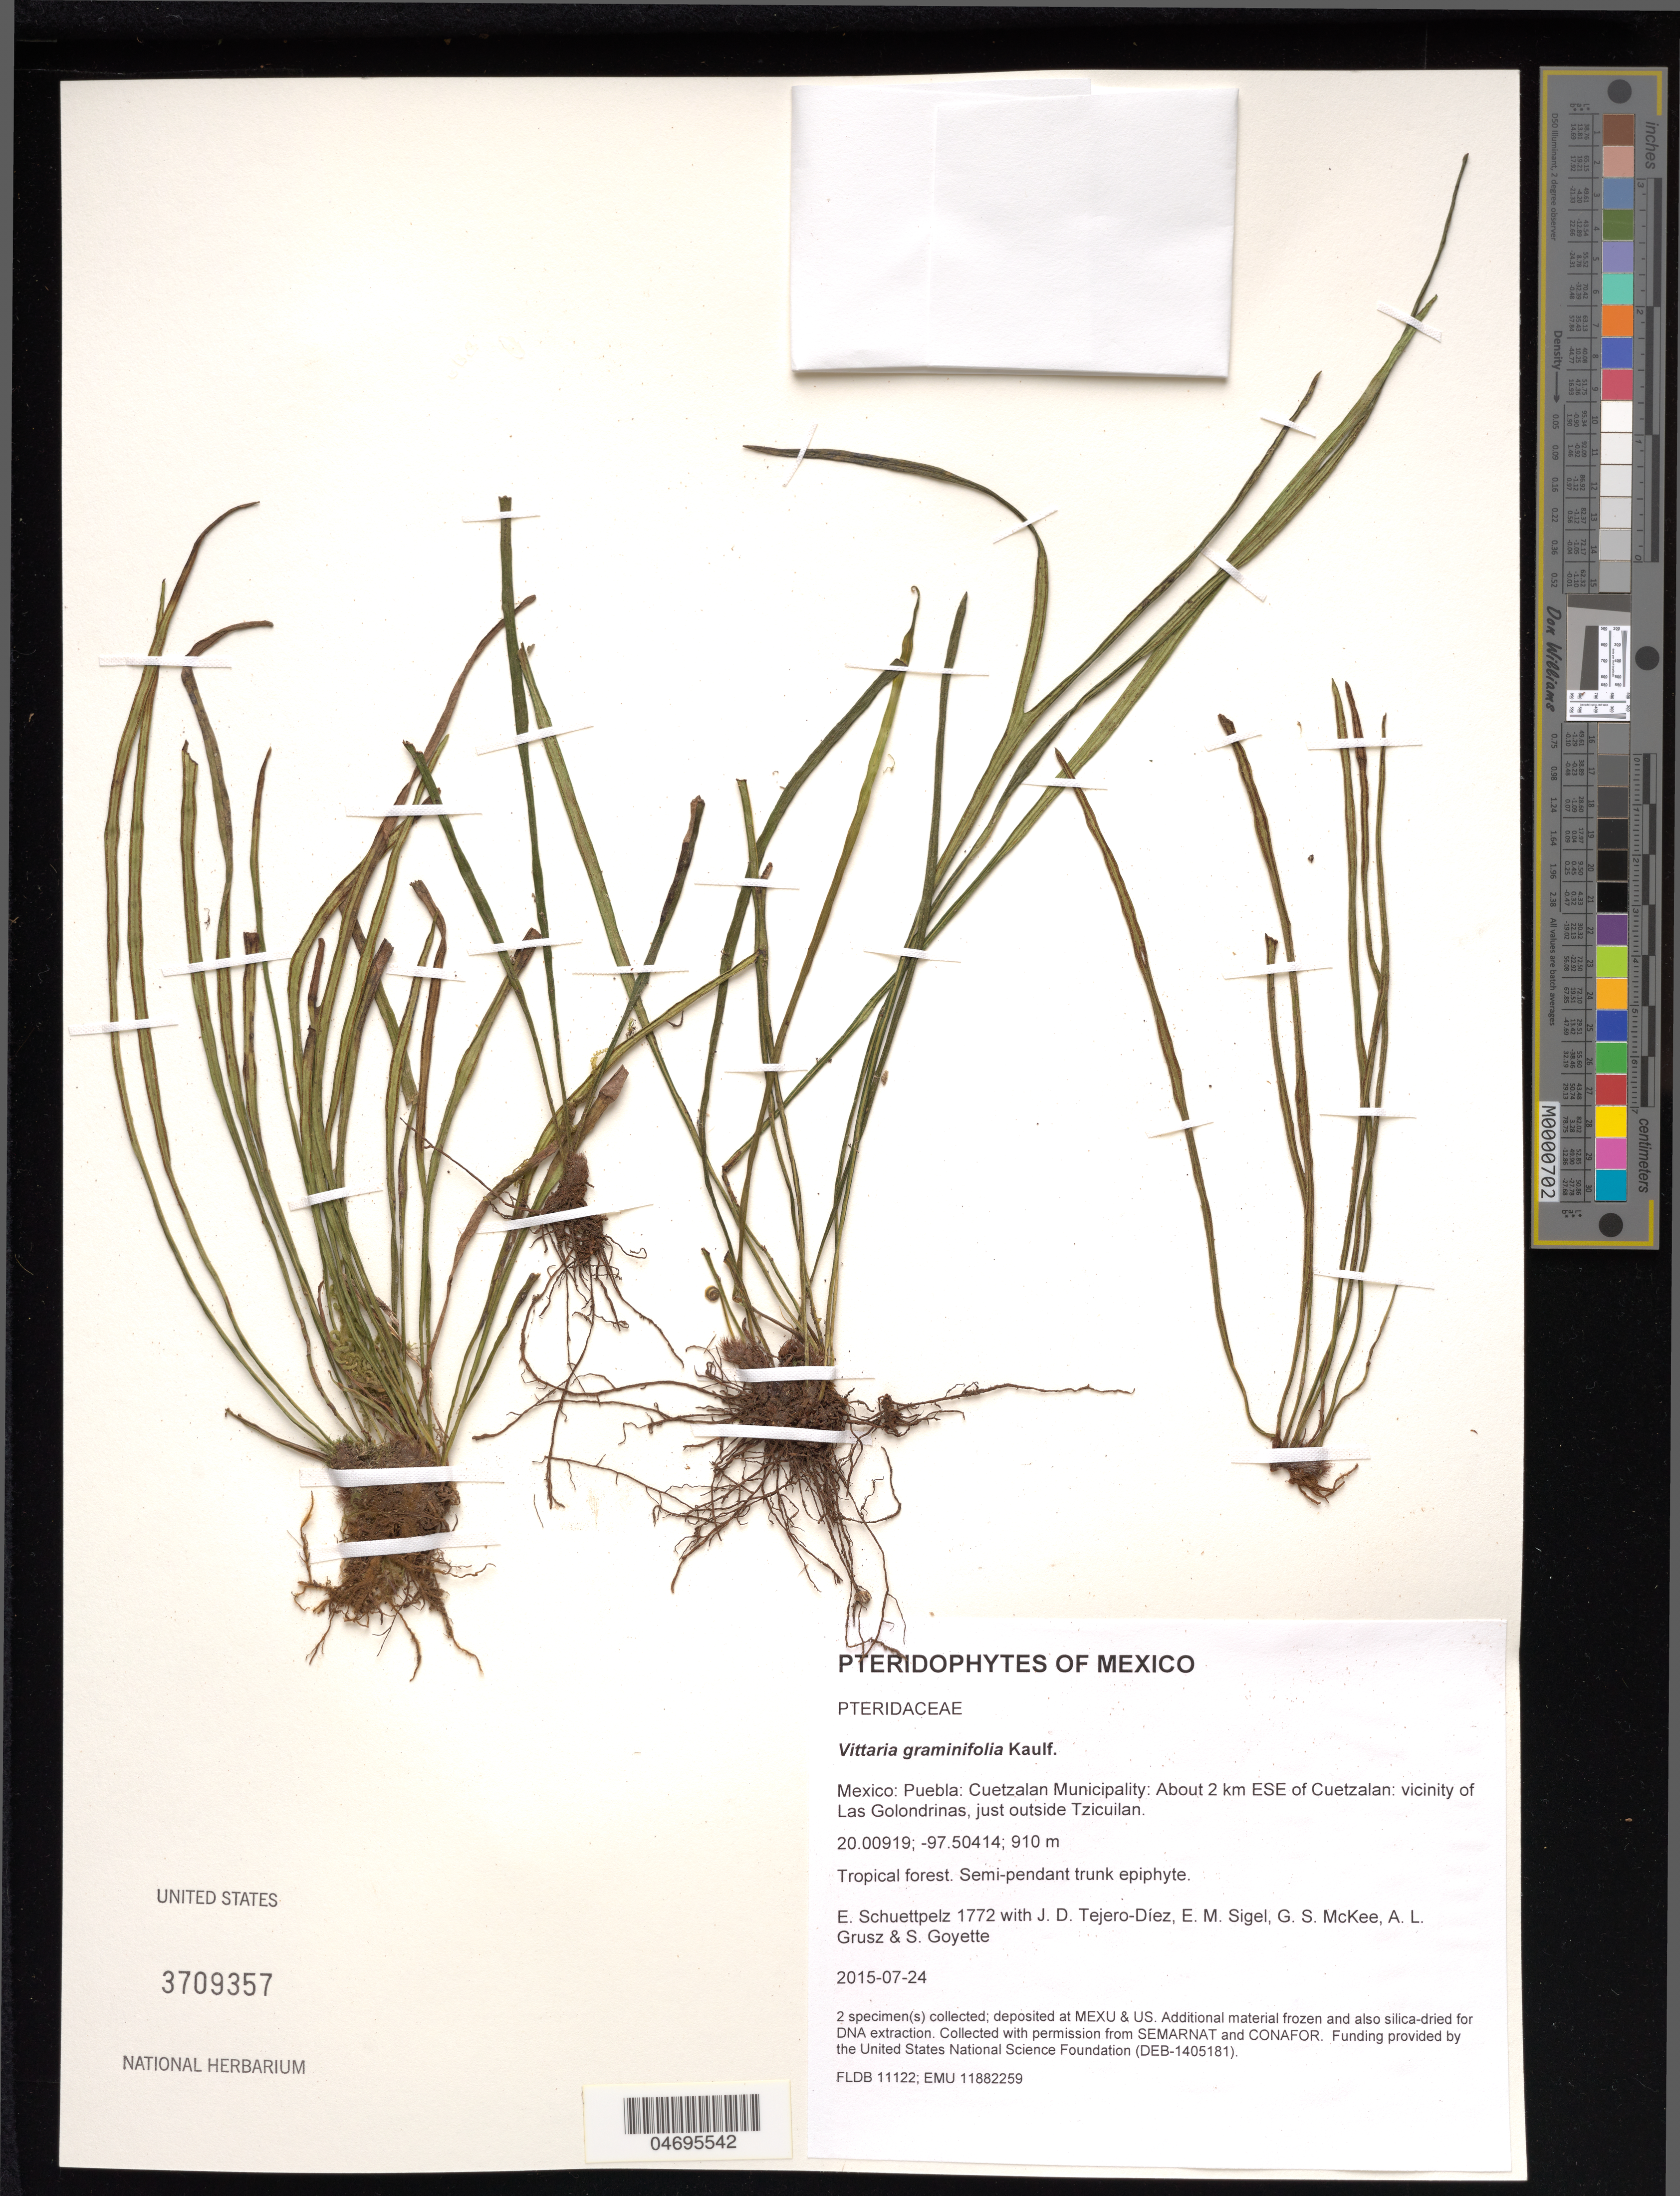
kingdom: Plantae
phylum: Tracheophyta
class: Polypodiopsida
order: Polypodiales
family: Pteridaceae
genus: Vittaria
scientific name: Vittaria graminifolia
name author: Kaulf.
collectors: E. Schuettpelz, D. Tejero-Díez, E. M. Sigel, G. S. McKee & A. Grusz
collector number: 1772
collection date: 2015-07-24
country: Mexico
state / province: Puebla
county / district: Cuetzalan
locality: About 2 km ESE of Cuetzalan: vicinity of Las Golondrinas, just outside Tzicuilan.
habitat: Tropical forest.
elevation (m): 910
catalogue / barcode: US 3709357